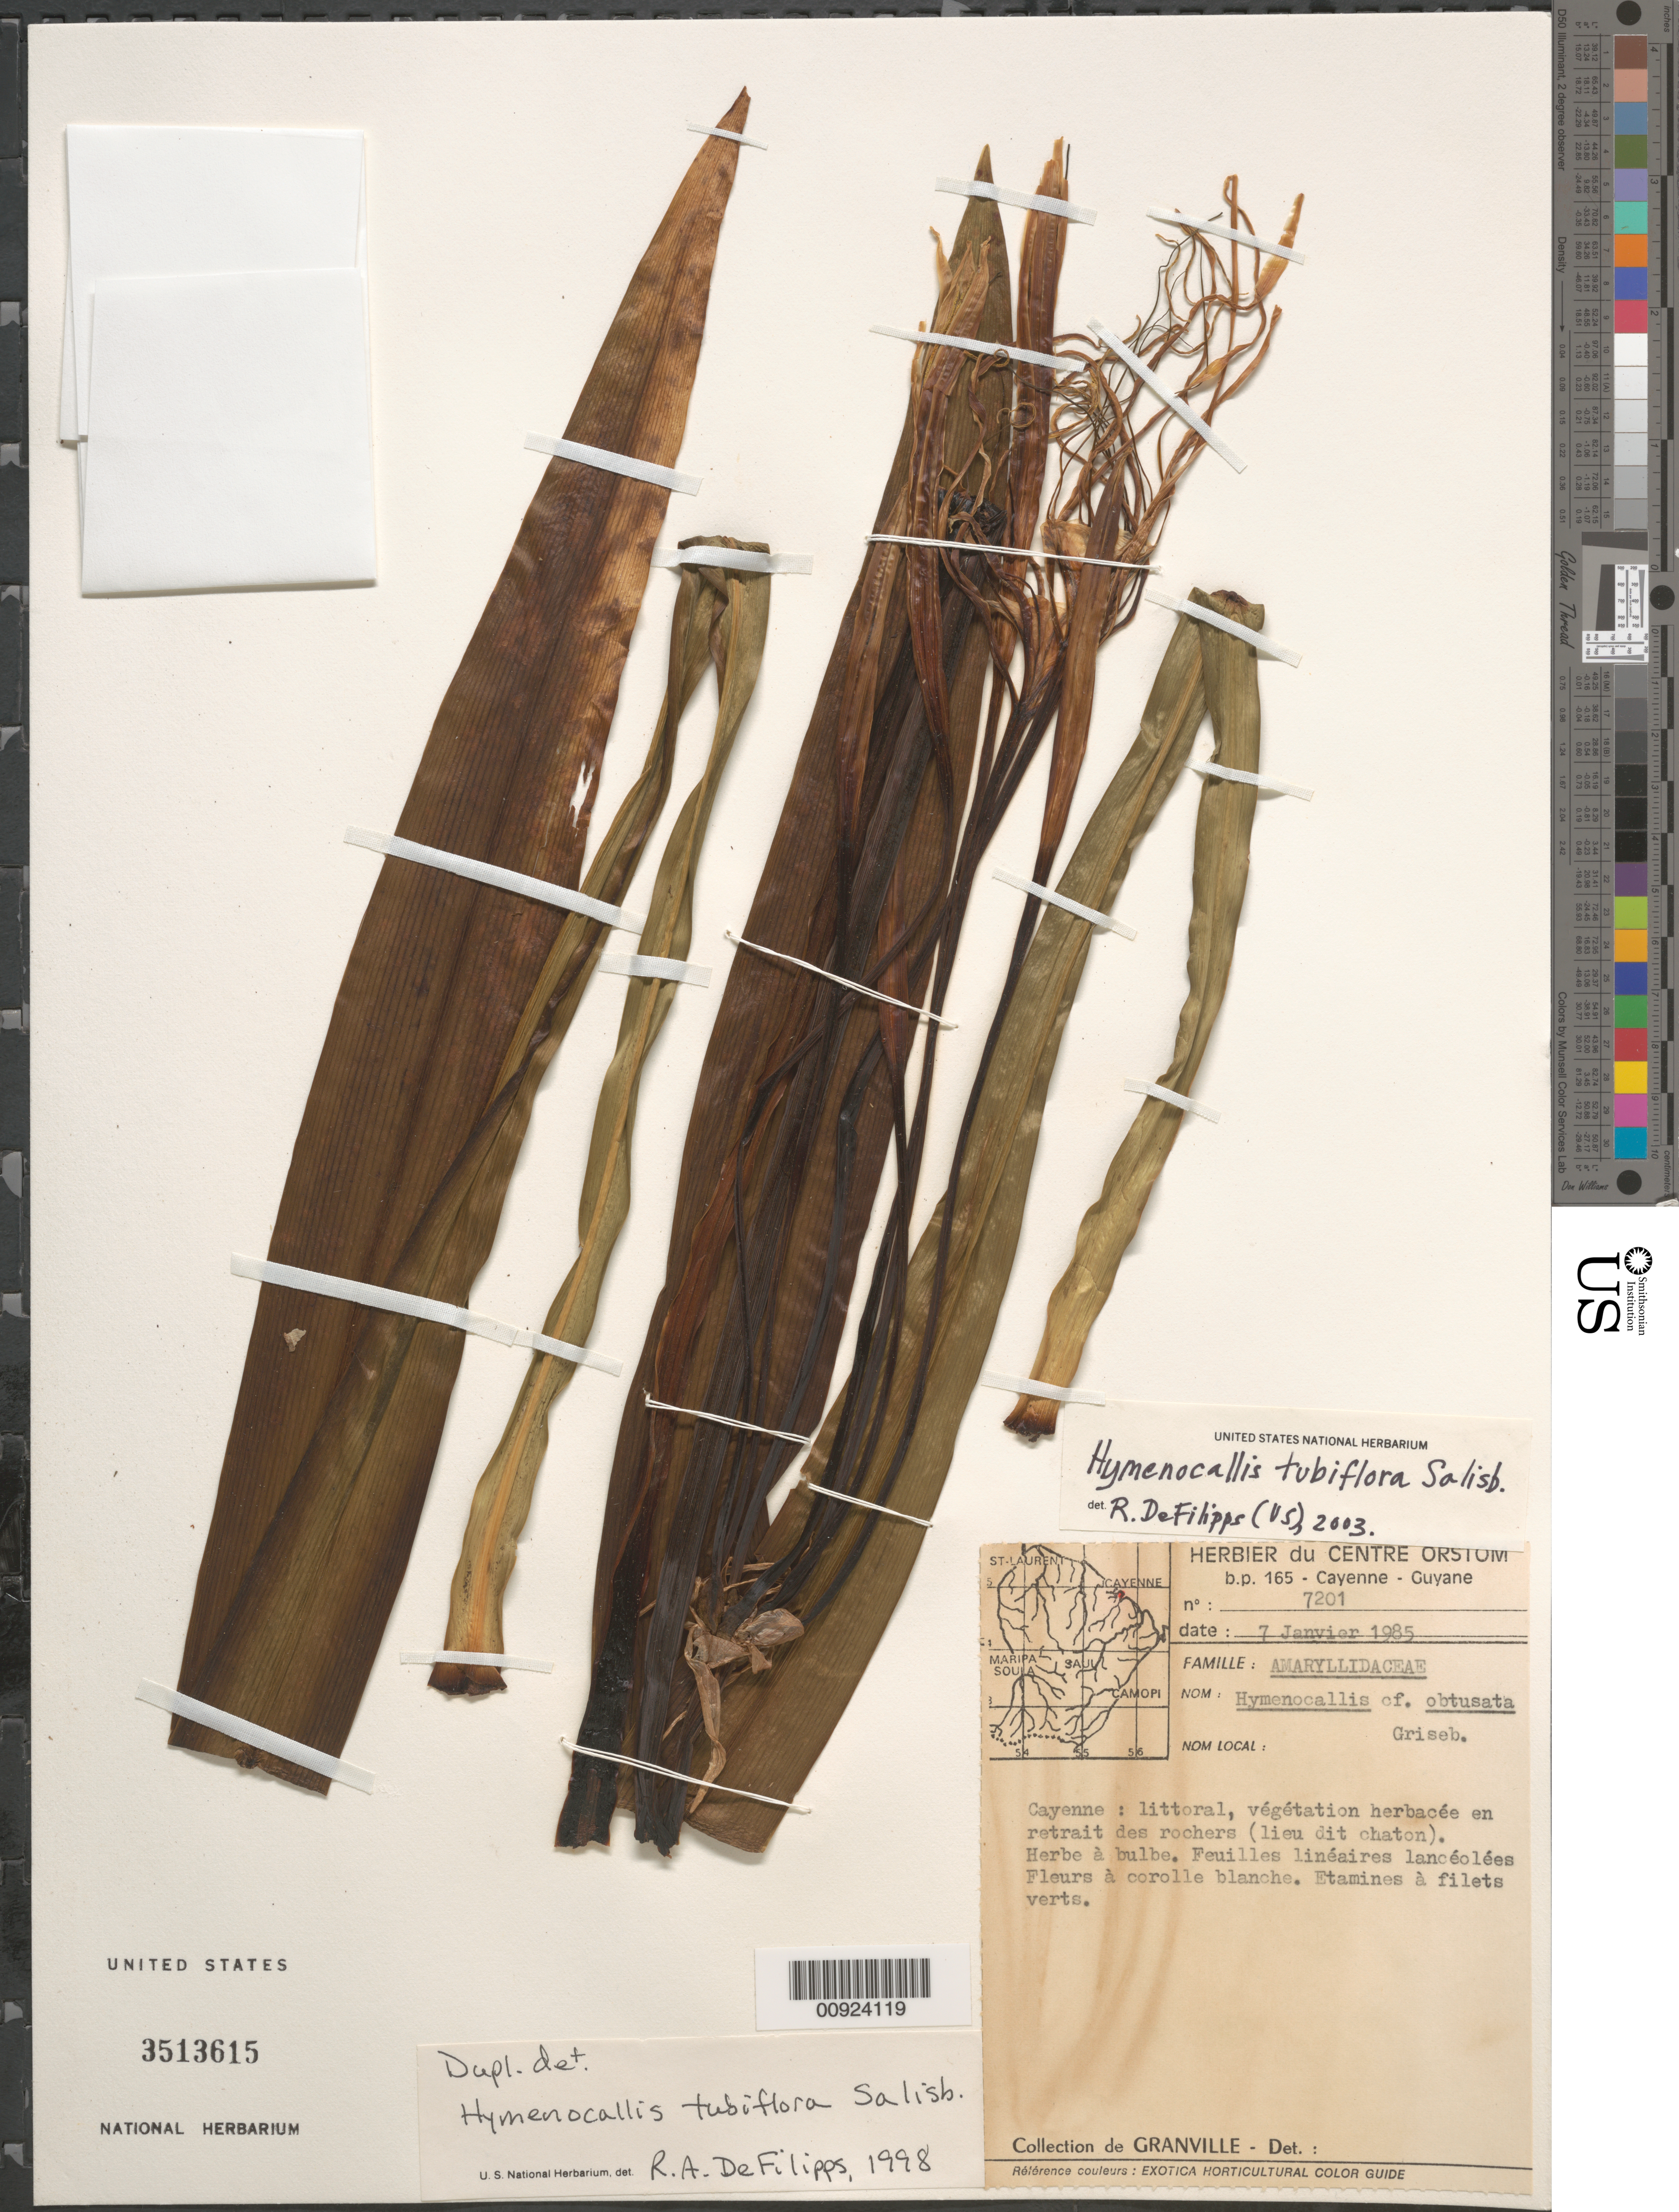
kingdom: Plantae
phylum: Tracheophyta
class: Liliopsida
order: Asparagales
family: Amaryllidaceae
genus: Hymenocallis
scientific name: Hymenocallis tubiflora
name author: Salisb.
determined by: DeFilipps, R. A.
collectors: J.-J. de Granville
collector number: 7201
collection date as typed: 7-Jan-85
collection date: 1985-01-07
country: French Guiana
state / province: Cayenne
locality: Cayenne, vic.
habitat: Vegetation herbacée en retrait des rochers (lieu dit chaton)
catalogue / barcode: US 3513615